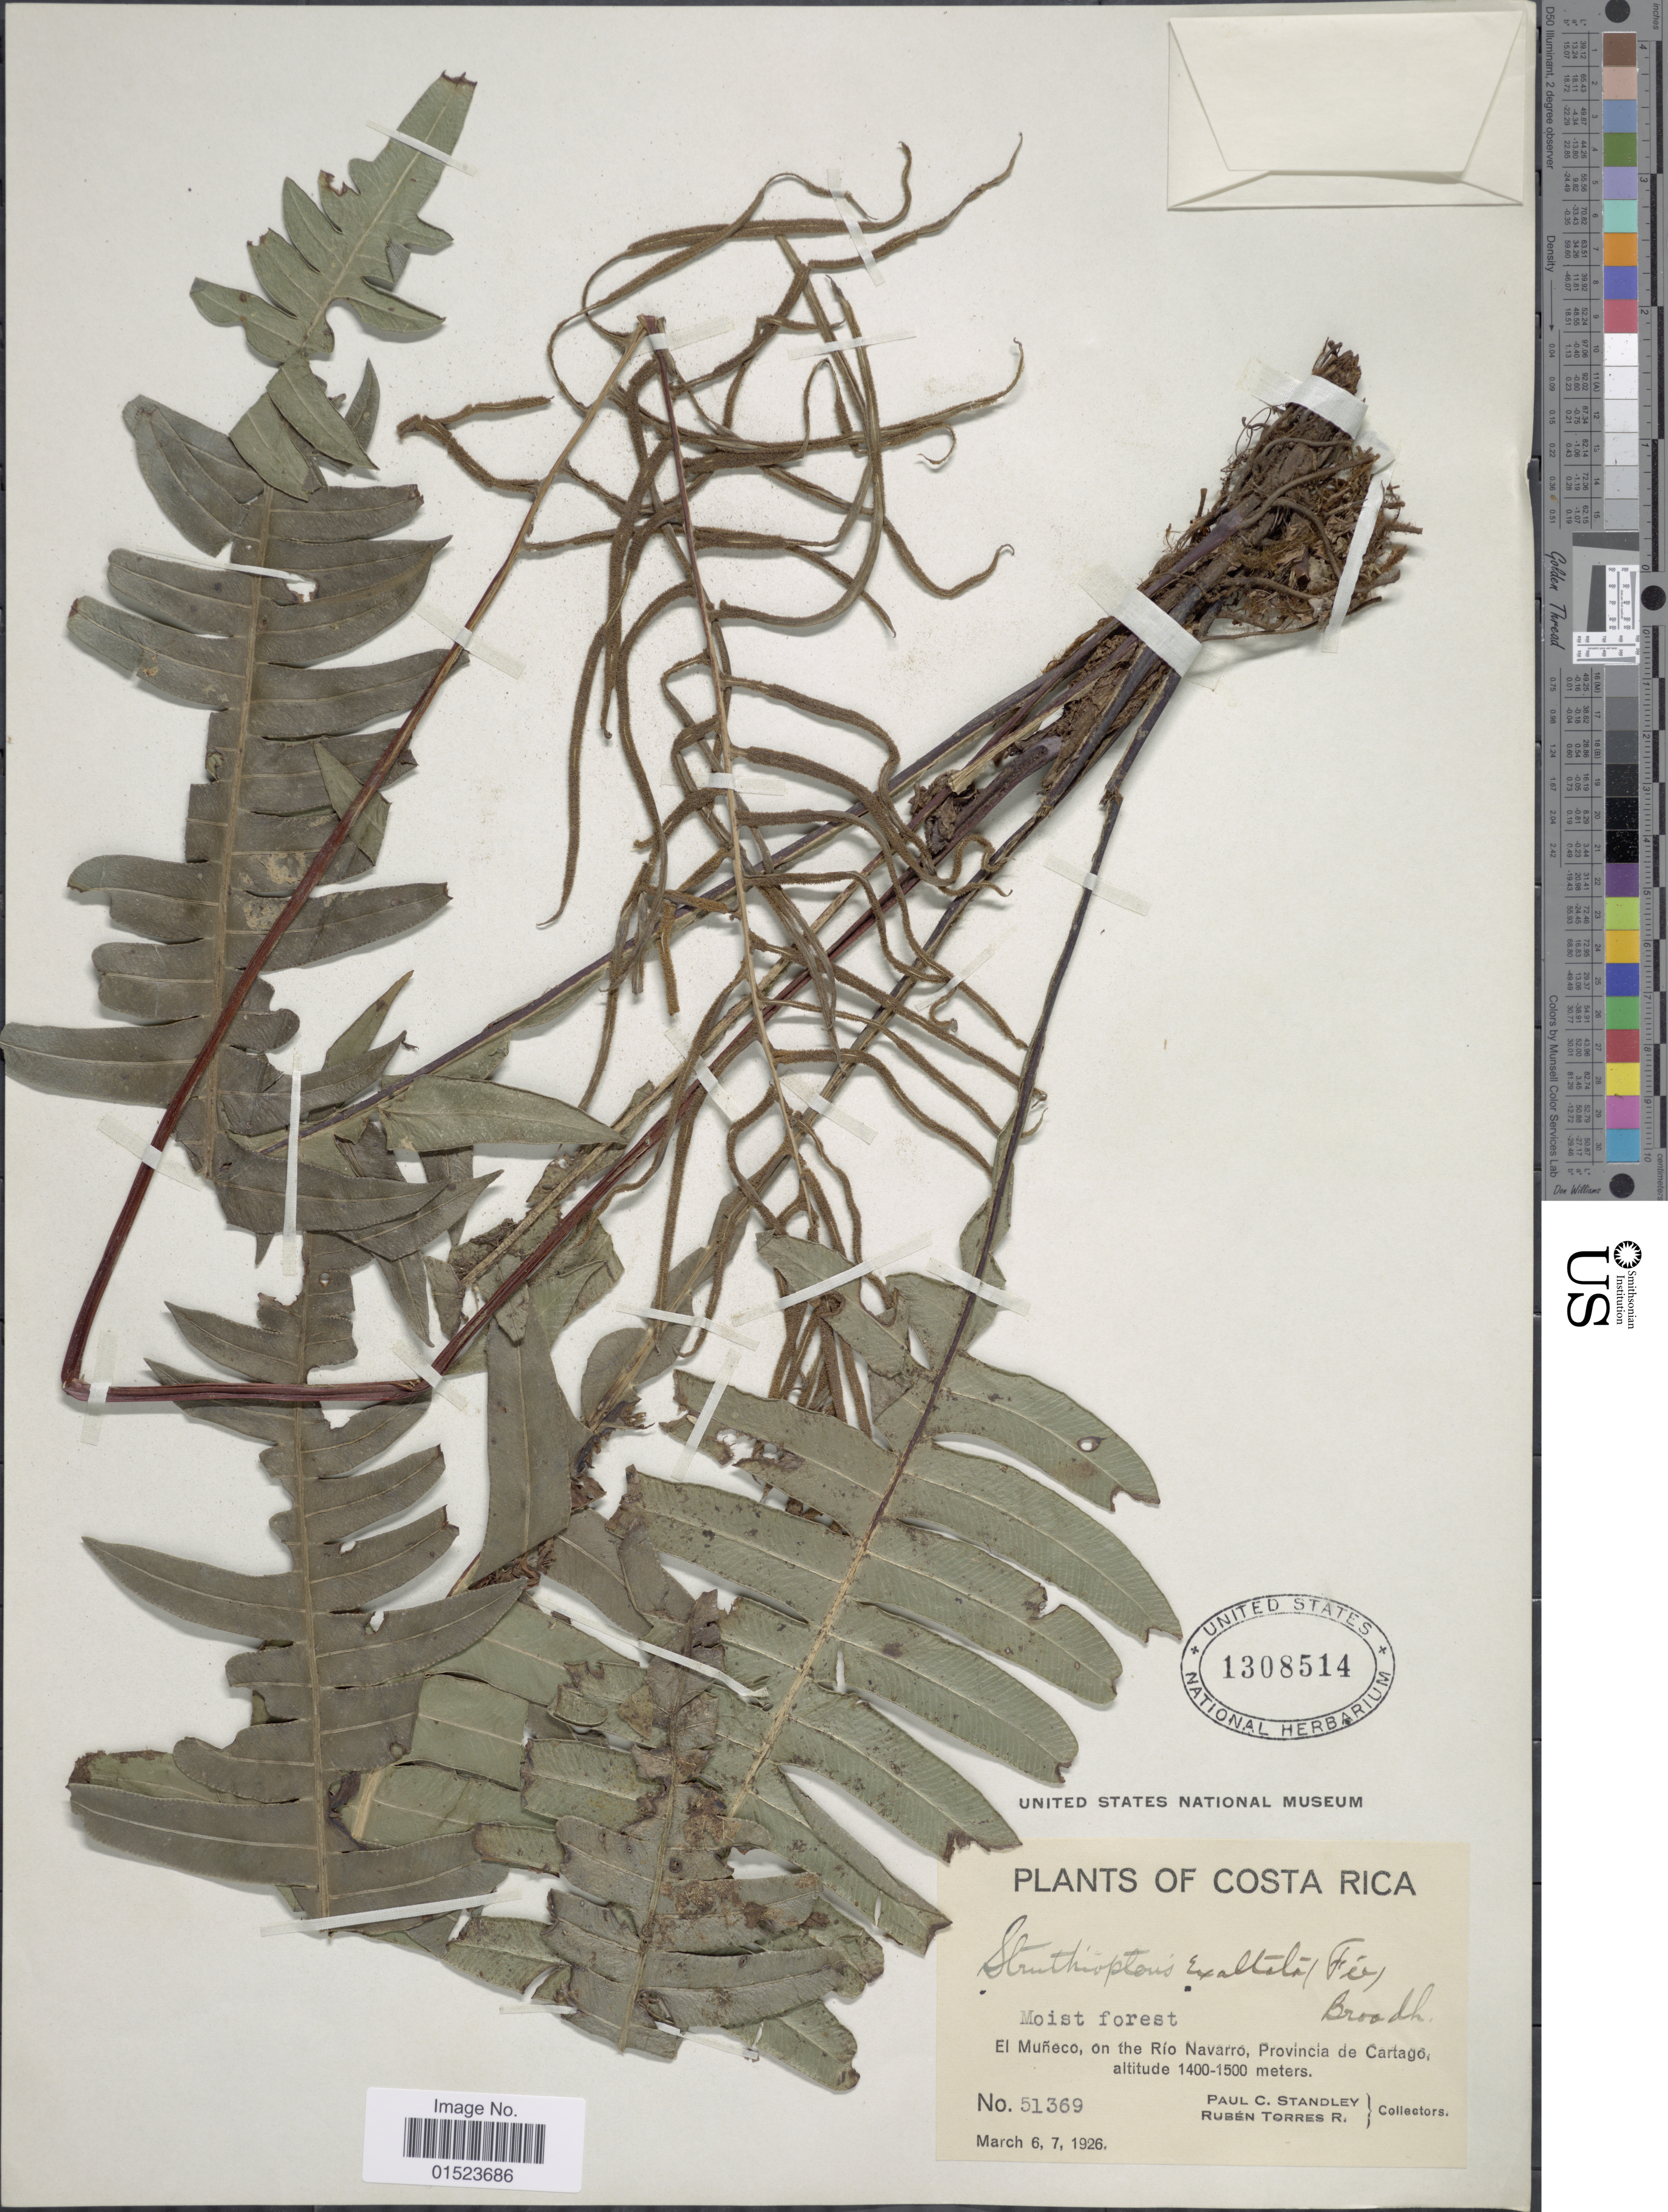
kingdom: Plantae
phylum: Tracheophyta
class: Polypodiopsida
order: Polypodiales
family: Blechnaceae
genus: Blechnum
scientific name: Blechnum divergens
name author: (Kunze) Mett.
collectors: P. C. Standley & R. Torres Rojas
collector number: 51369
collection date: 1926-03-06/1926-03-07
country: Costa Rica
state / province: Cartago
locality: El Muñeco, on the Río Navarro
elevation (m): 1400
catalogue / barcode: US 1308514